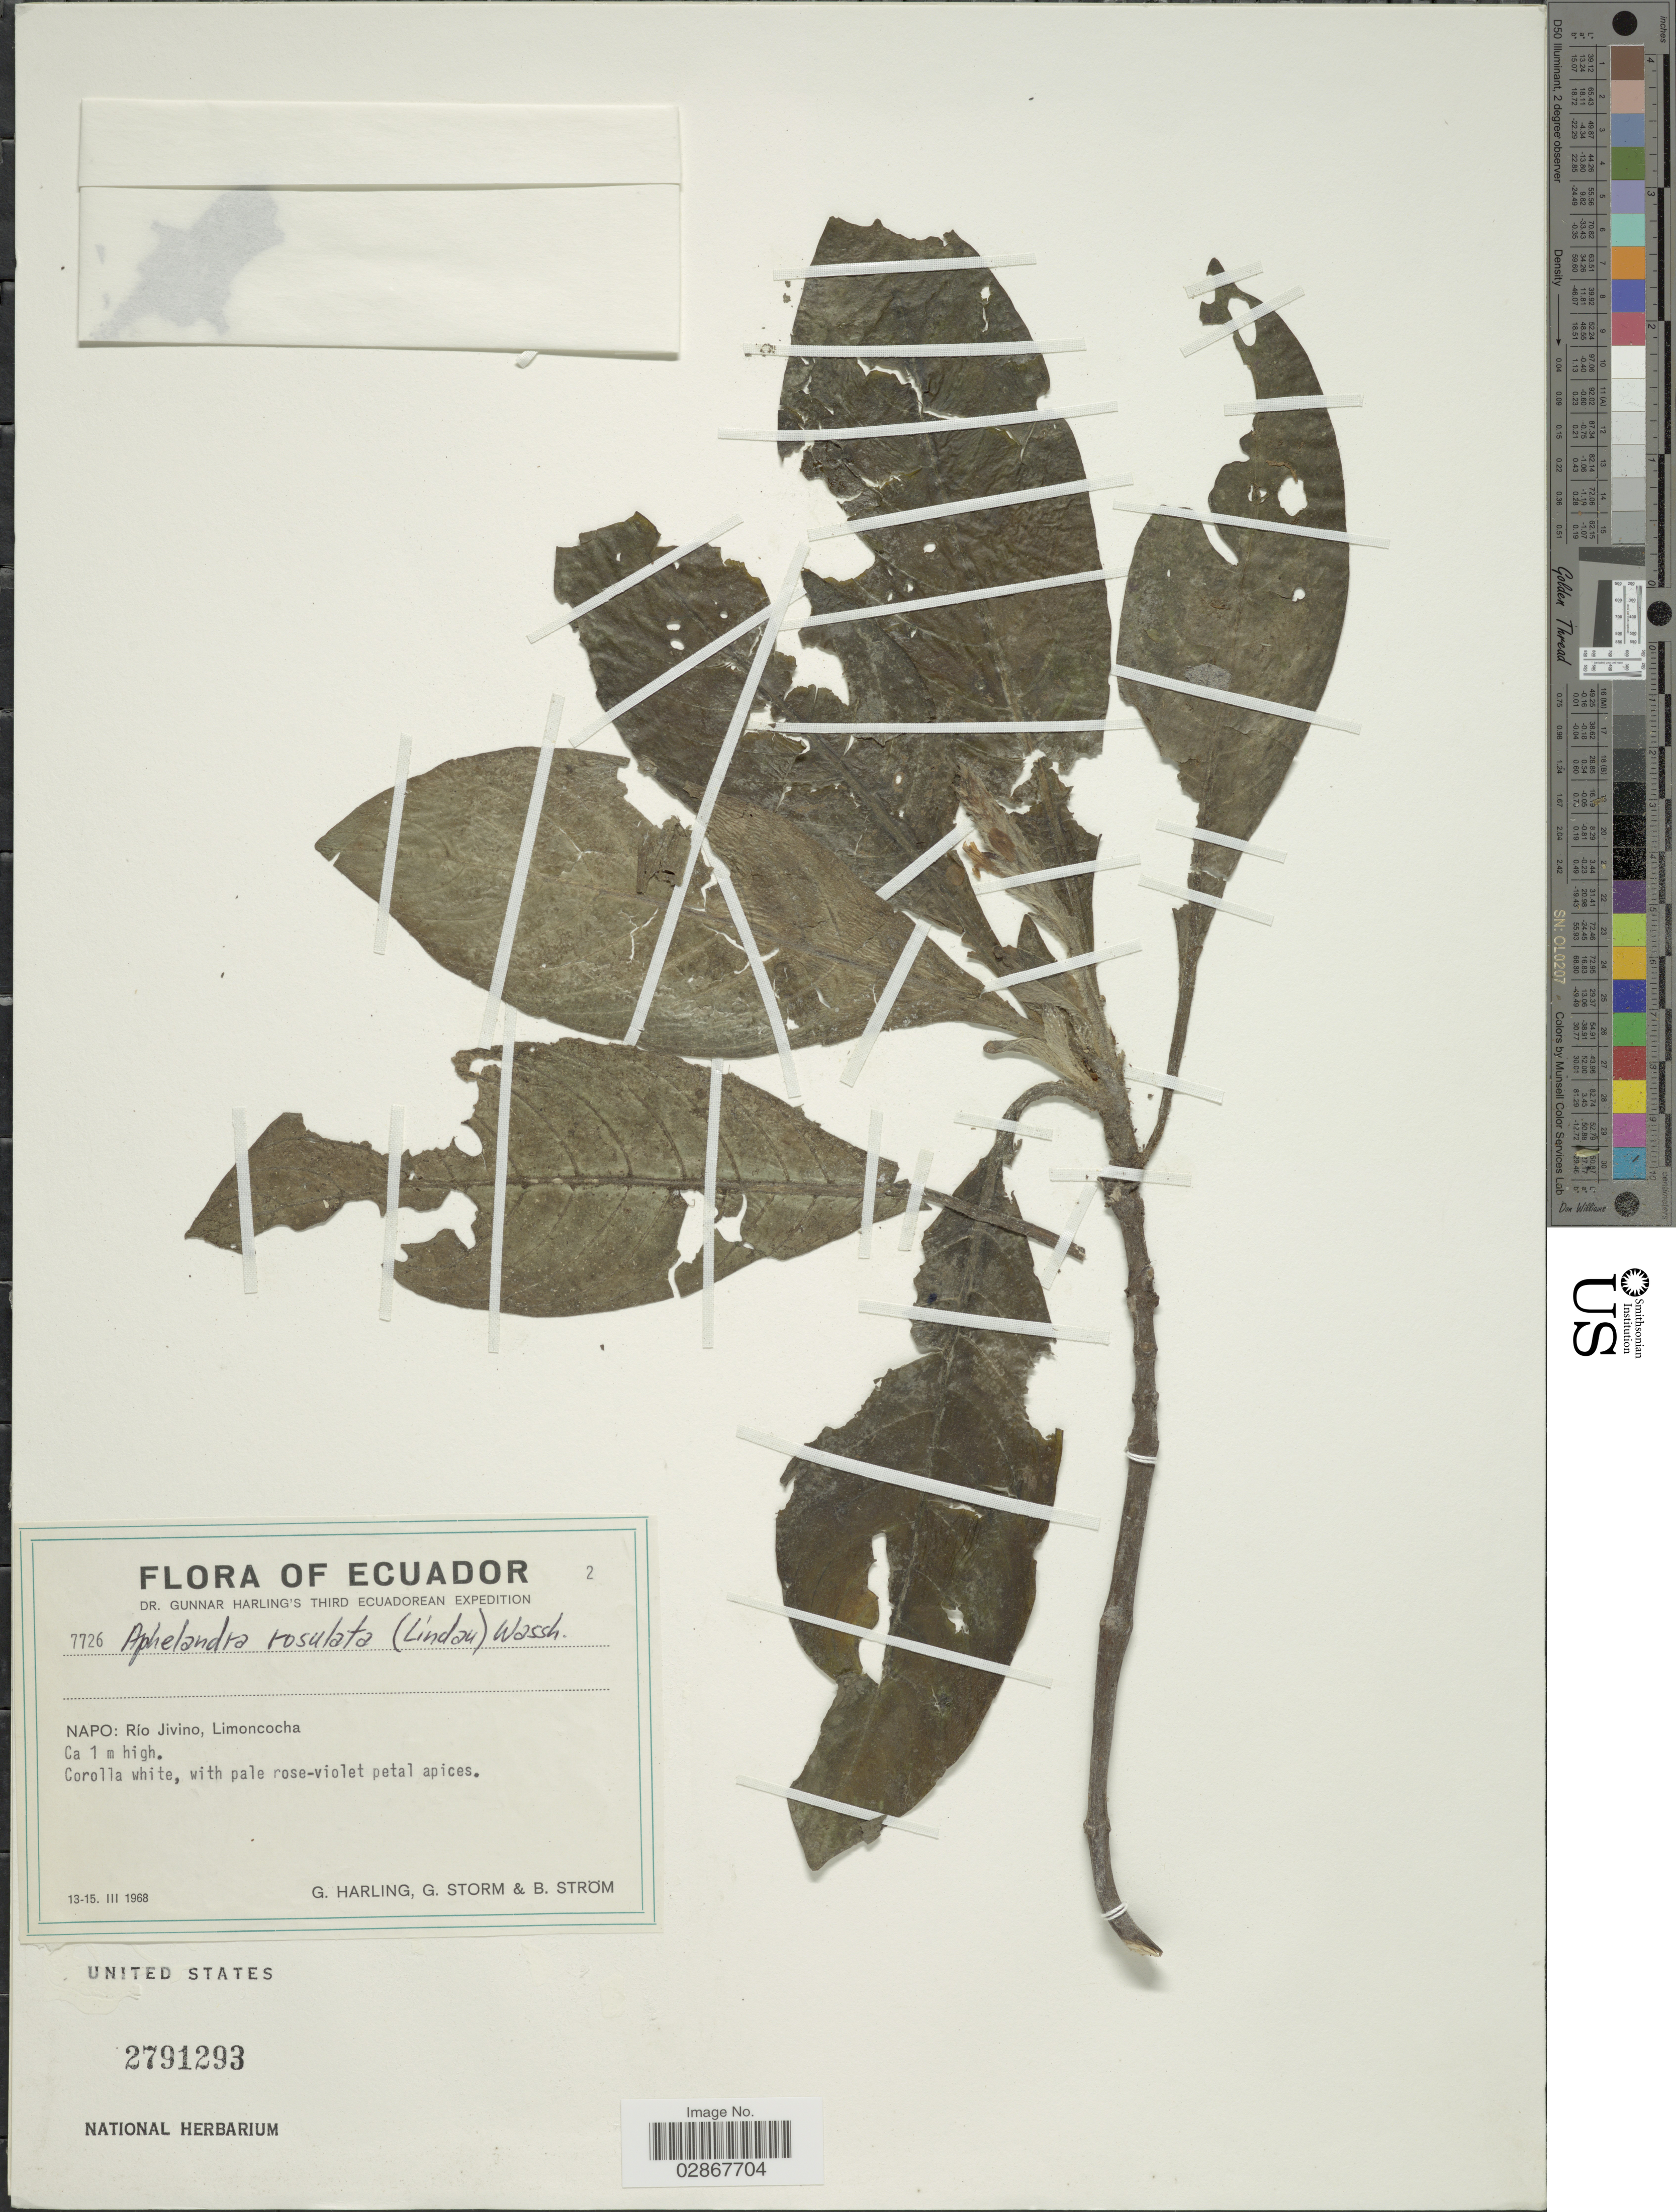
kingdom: Plantae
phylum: Tracheophyta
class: Magnoliopsida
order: Lamiales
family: Acanthaceae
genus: Aphelandra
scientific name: Aphelandra rosulata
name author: (Lindau) Wassh.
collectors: G. Harling, G. Storm & B. Ström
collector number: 7726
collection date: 1968-03-13/1968-03-15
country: Ecuador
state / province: Napo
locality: Río Jivino, Limoncocha.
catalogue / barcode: US 2791293